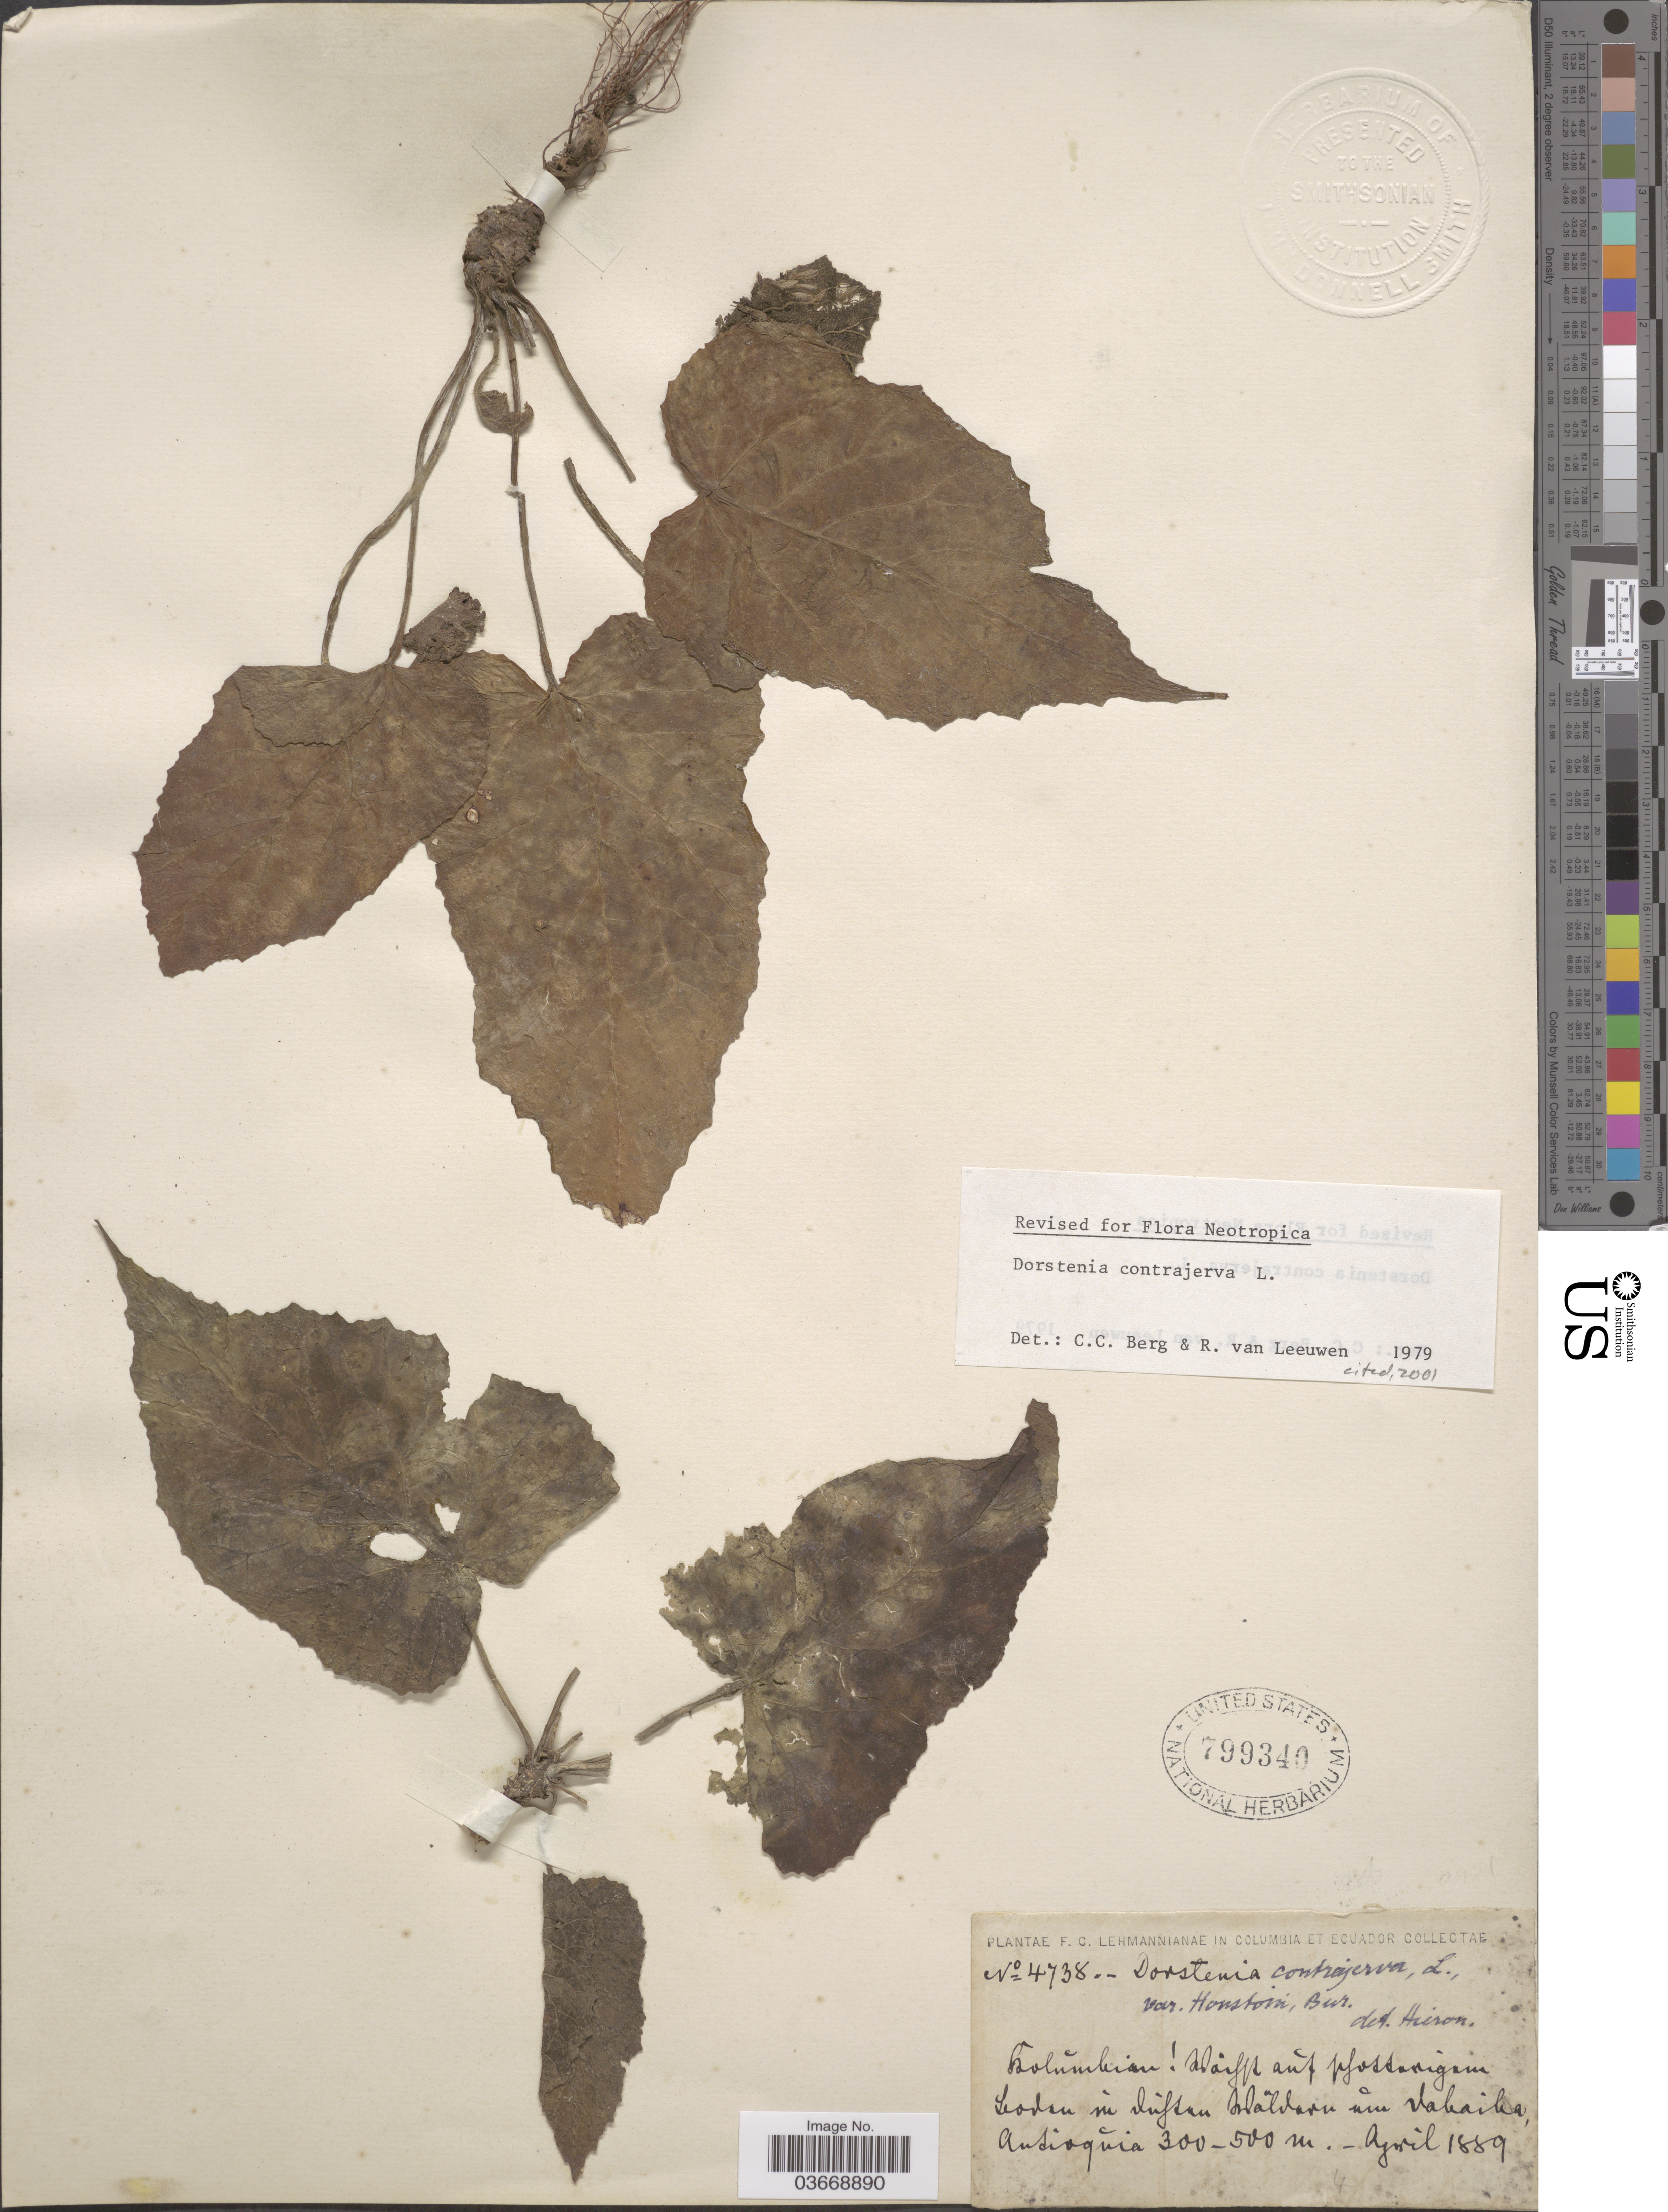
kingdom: Plantae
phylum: Tracheophyta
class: Magnoliopsida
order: Rosales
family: Moraceae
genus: Dorstenia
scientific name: Dorstenia contrajerva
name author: L.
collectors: F. C. Lehmann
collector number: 4738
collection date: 1889-04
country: Colombia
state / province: Antioquia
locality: !auf pfossanigum Leoden in diftan Wäldarn im Vabaiba.*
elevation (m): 300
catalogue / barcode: US 799340